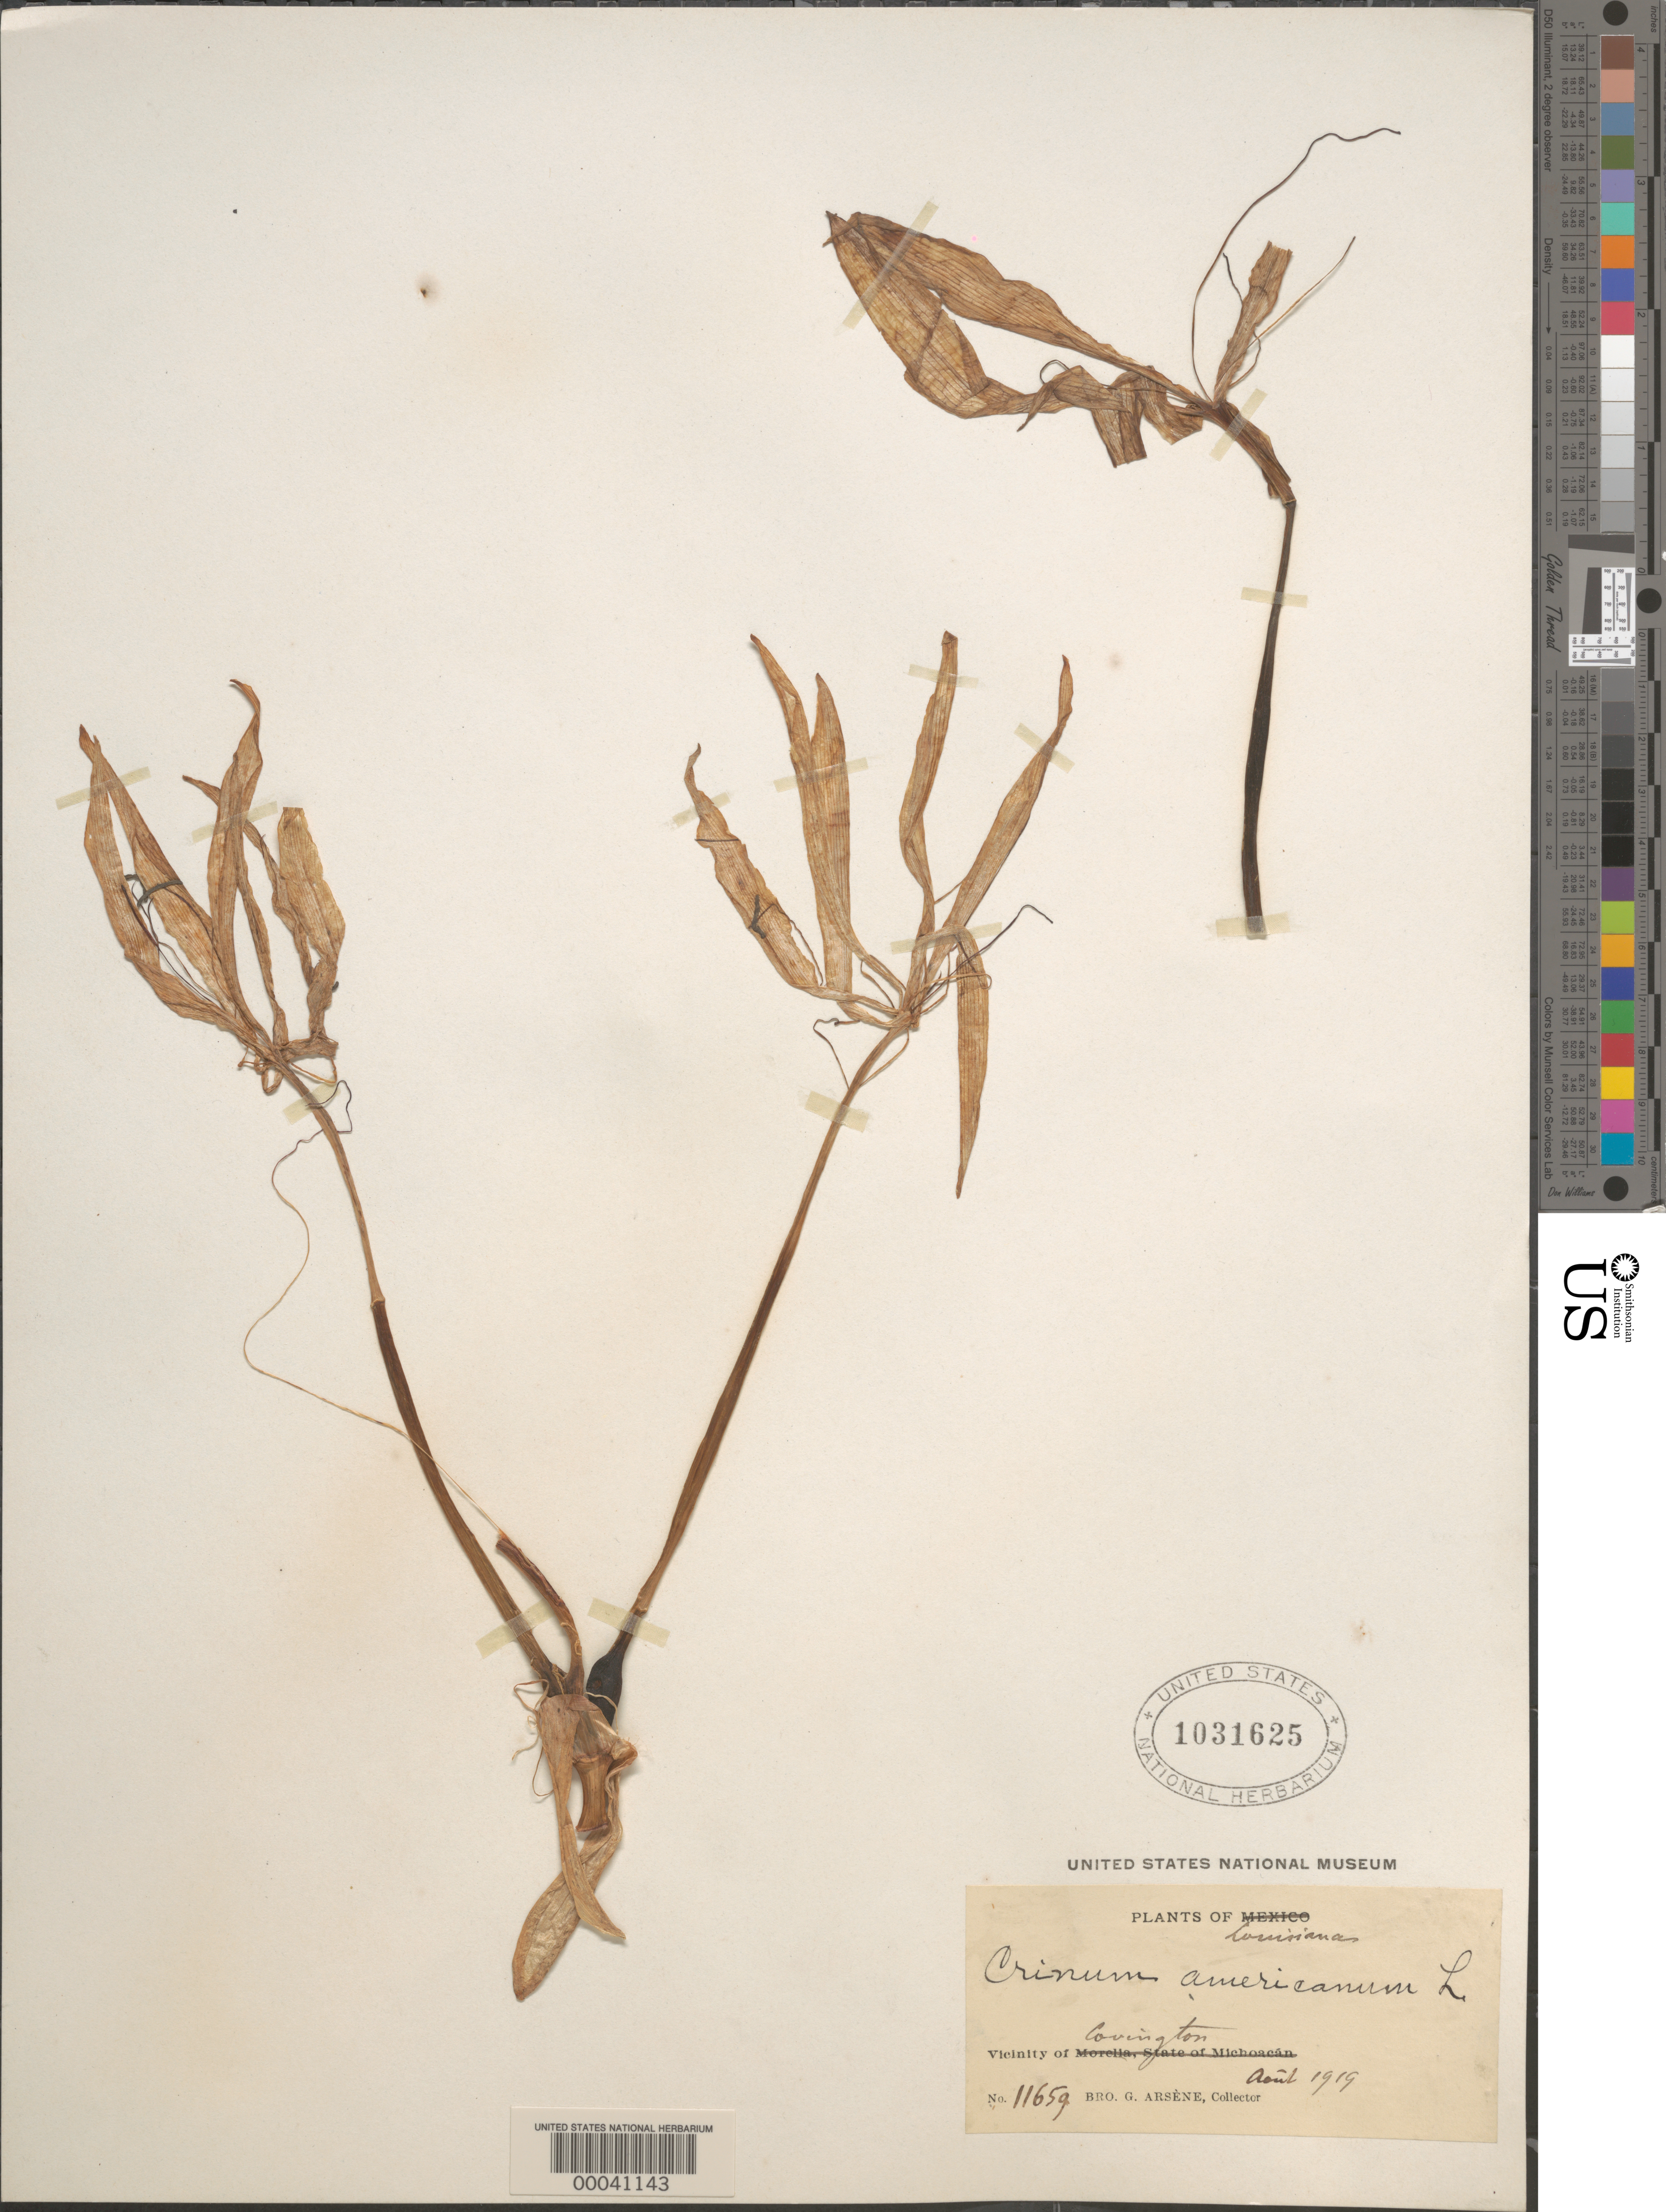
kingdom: Plantae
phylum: Tracheophyta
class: Liliopsida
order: Asparagales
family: Amaryllidaceae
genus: Crinum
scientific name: Crinum americanum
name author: L.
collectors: Bro. G. Arsène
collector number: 11659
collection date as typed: Aug 1919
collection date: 1919-08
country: United States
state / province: Louisiana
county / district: Saint Tammany Parish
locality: Vicinity of Covington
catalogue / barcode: US 1031625